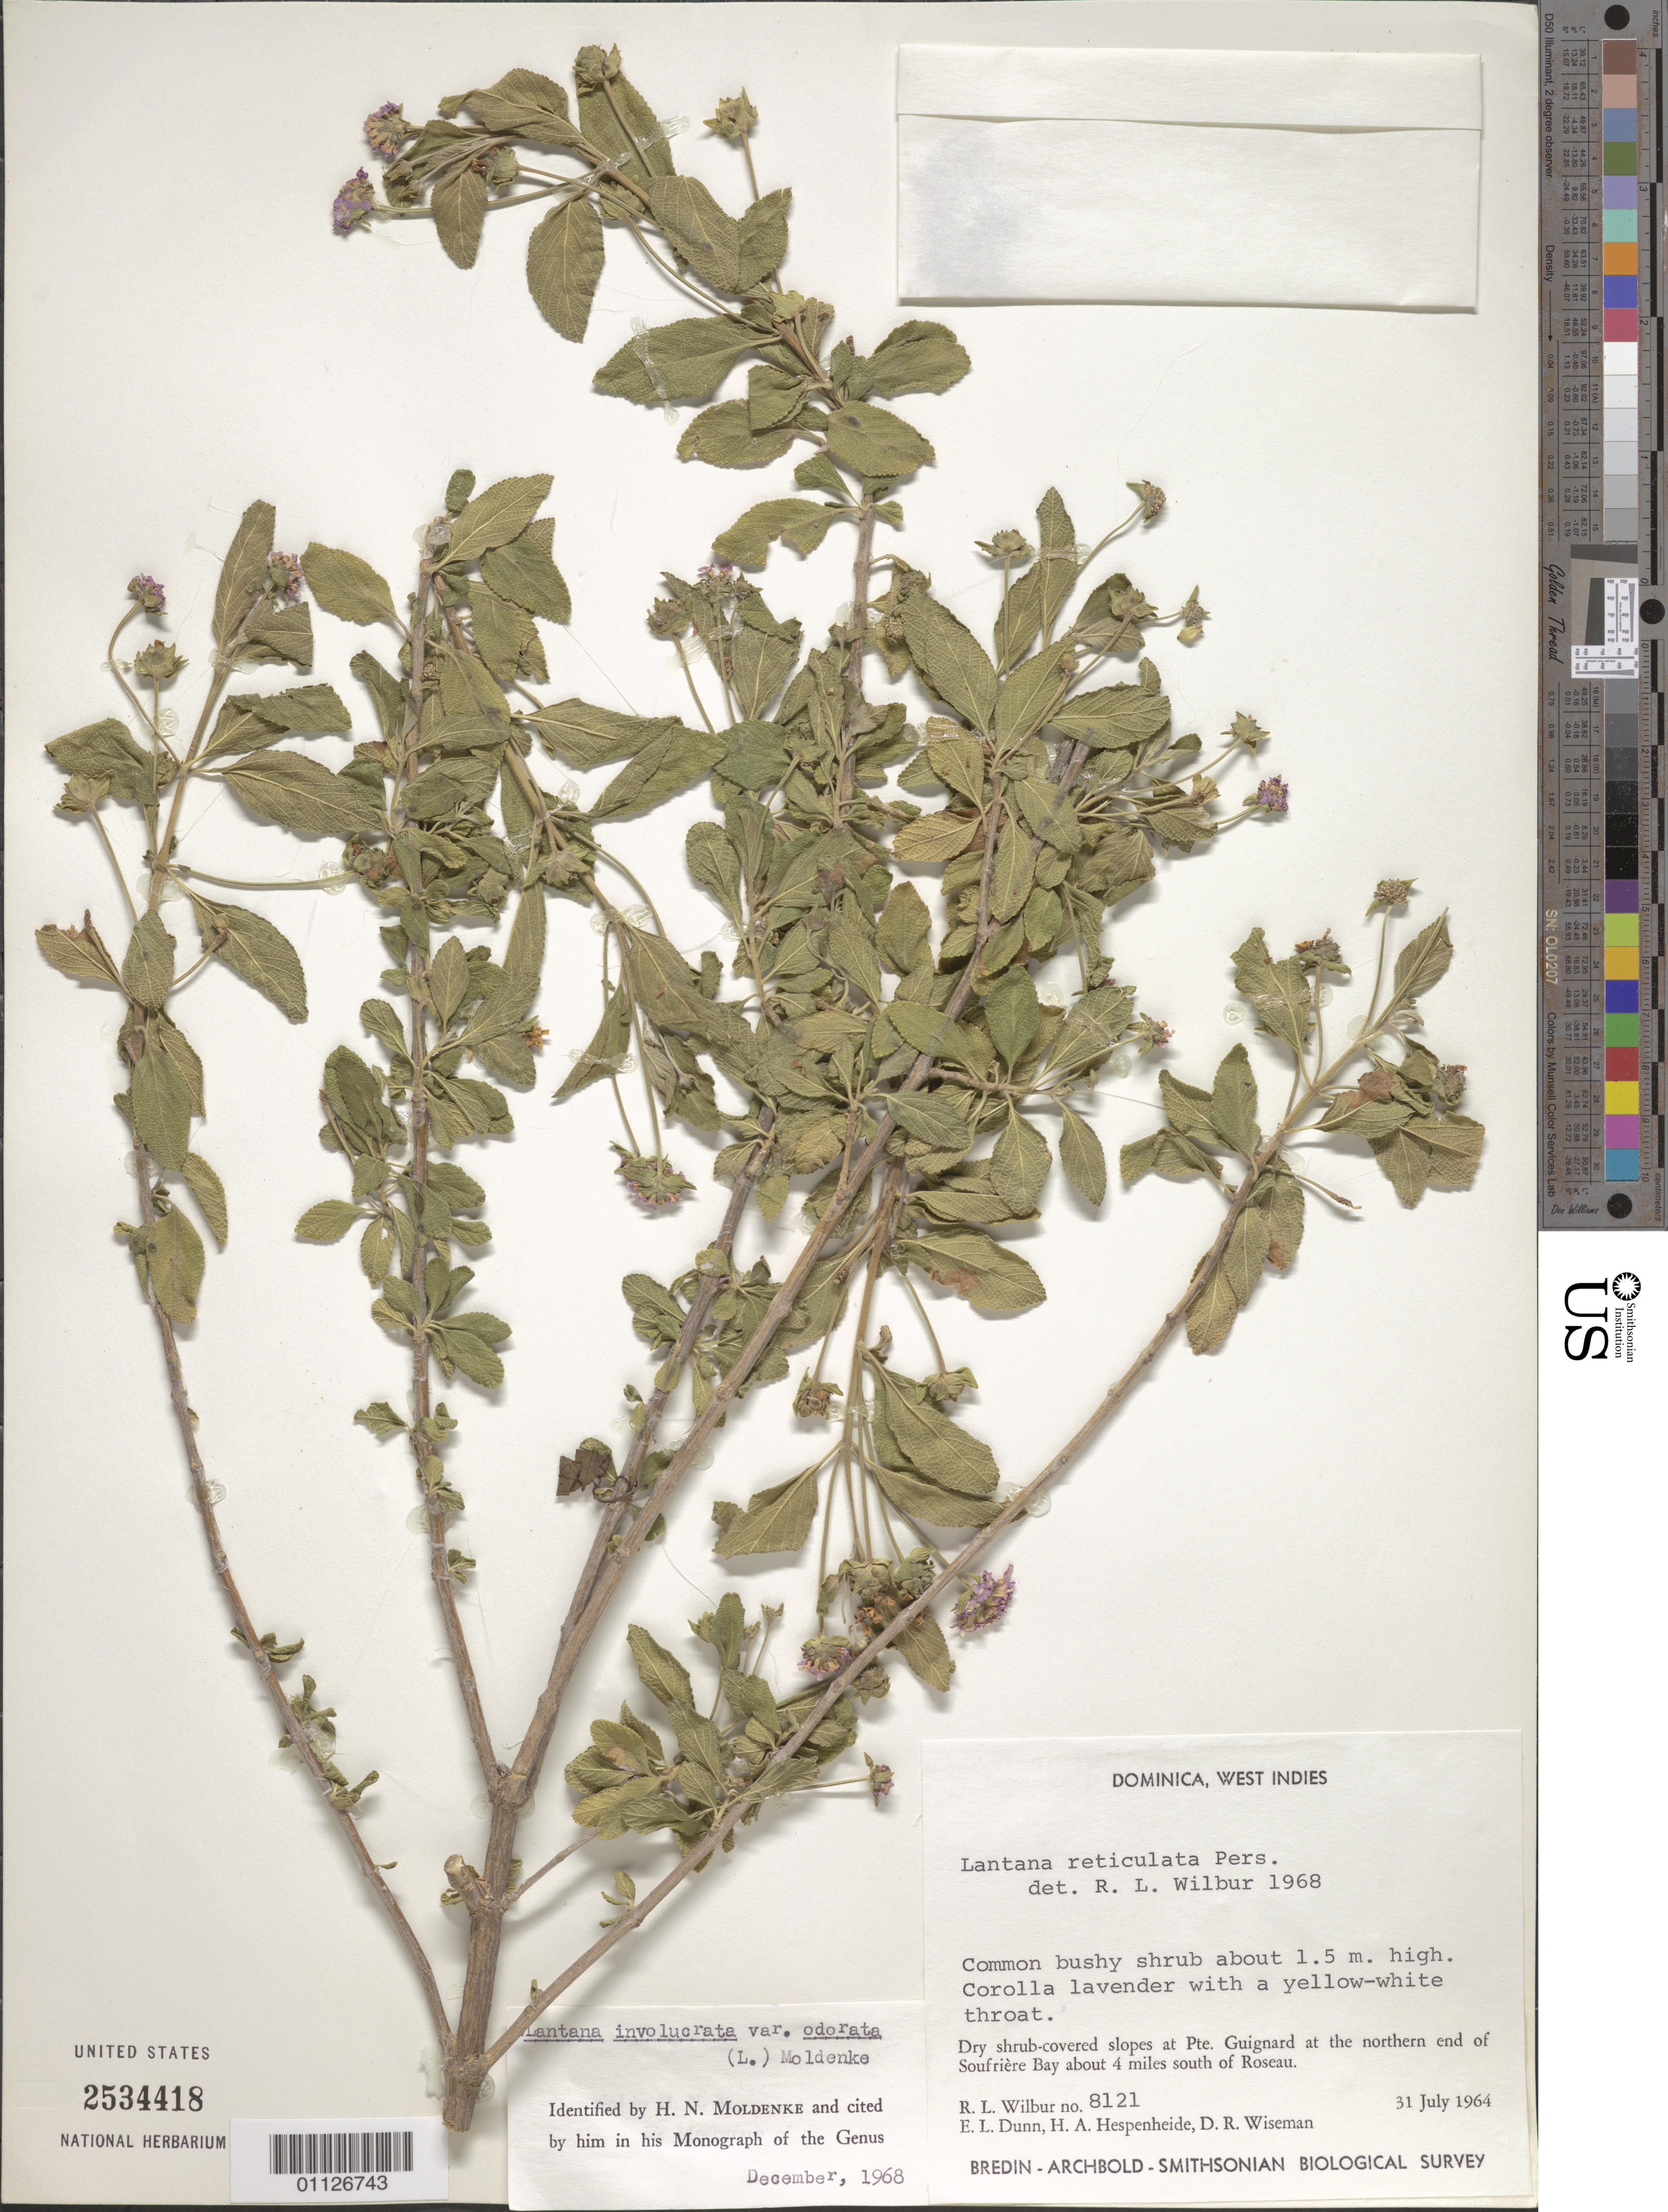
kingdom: Plantae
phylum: Tracheophyta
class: Magnoliopsida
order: Lamiales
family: Verbenaceae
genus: Lantana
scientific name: Lantana involucrata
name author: L.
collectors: R. L. Wilbur, E. Dunn, H. A. Hespenheide & D. R. Wiseman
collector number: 8121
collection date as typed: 31 Jul 1964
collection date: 1964-07-31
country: Dominica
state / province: St. George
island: Dominica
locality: Dry shrub-covered slopes at Pte. Guignard at the N end of Soufrière Bay about 4 mi S of Roseau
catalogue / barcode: US 2534418